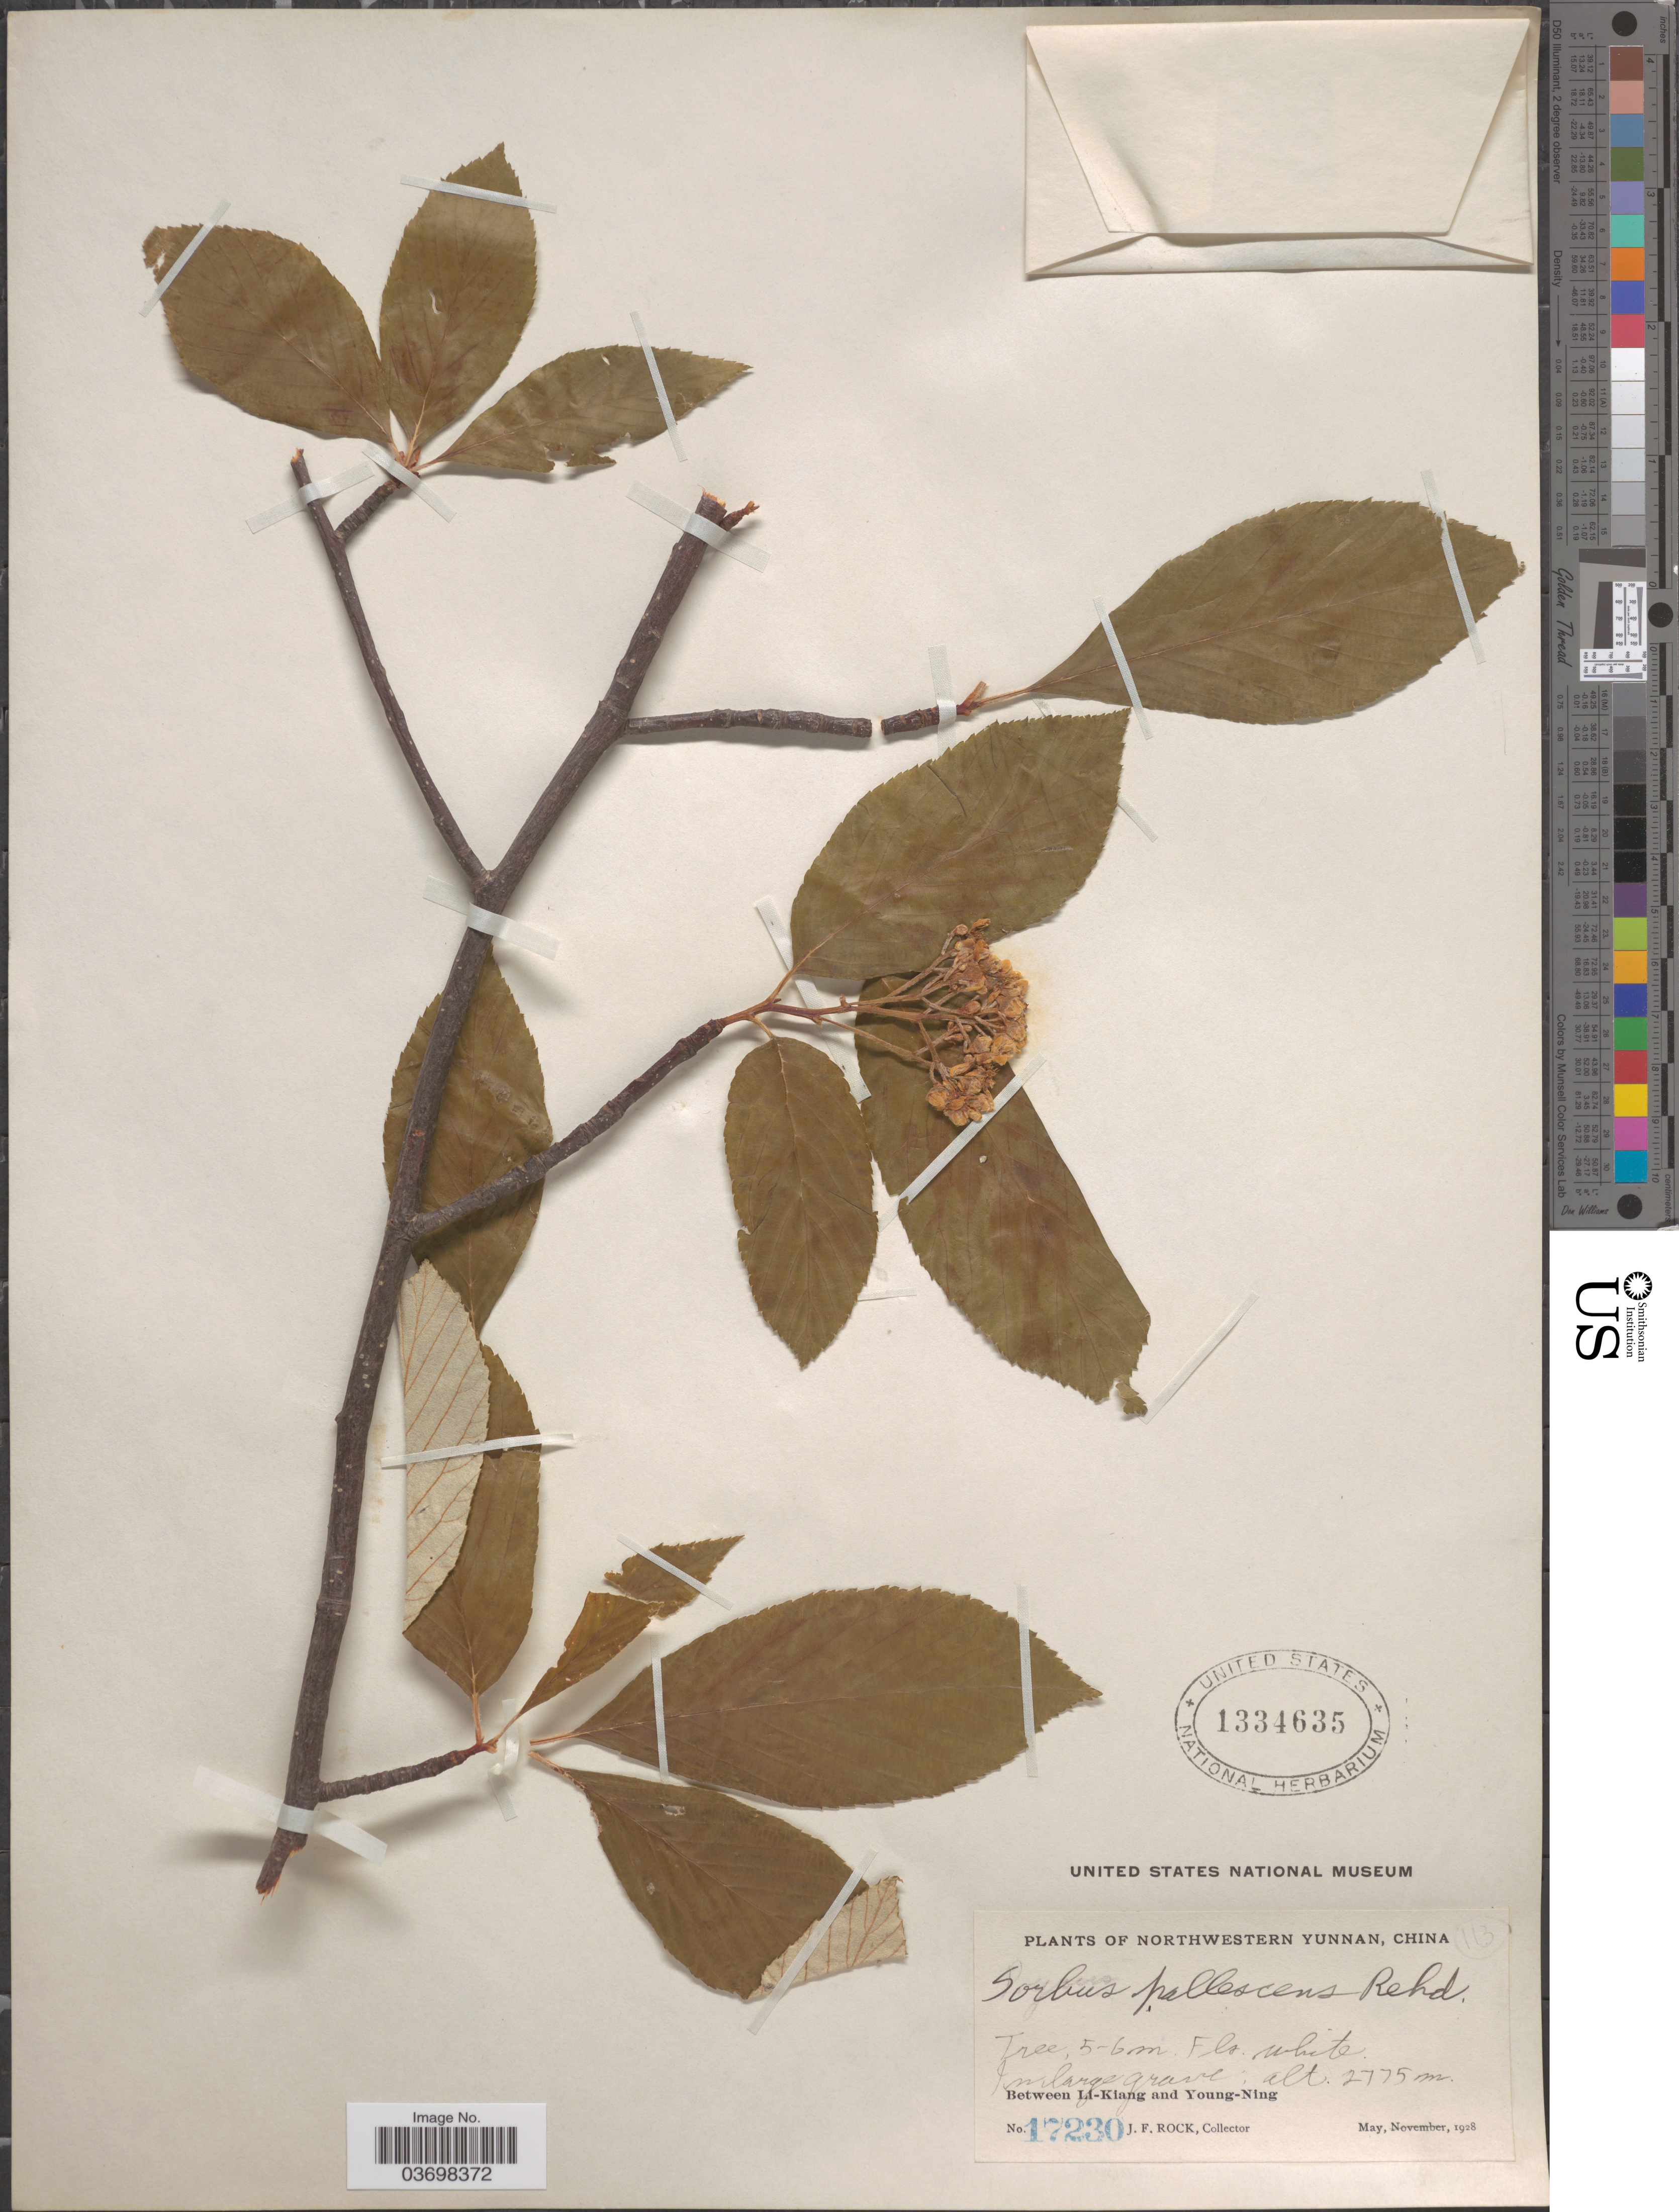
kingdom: Plantae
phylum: Tracheophyta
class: Magnoliopsida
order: Rosales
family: Rosaceae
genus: Sorbus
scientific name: Sorbus pallescens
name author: Rehder in Sarg.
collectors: J. Rock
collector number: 17230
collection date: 1928-05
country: China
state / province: Yunnan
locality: Northwestern Yunnan. Between Li-Kiang and Young-Ning.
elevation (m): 2775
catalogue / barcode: US 1334635